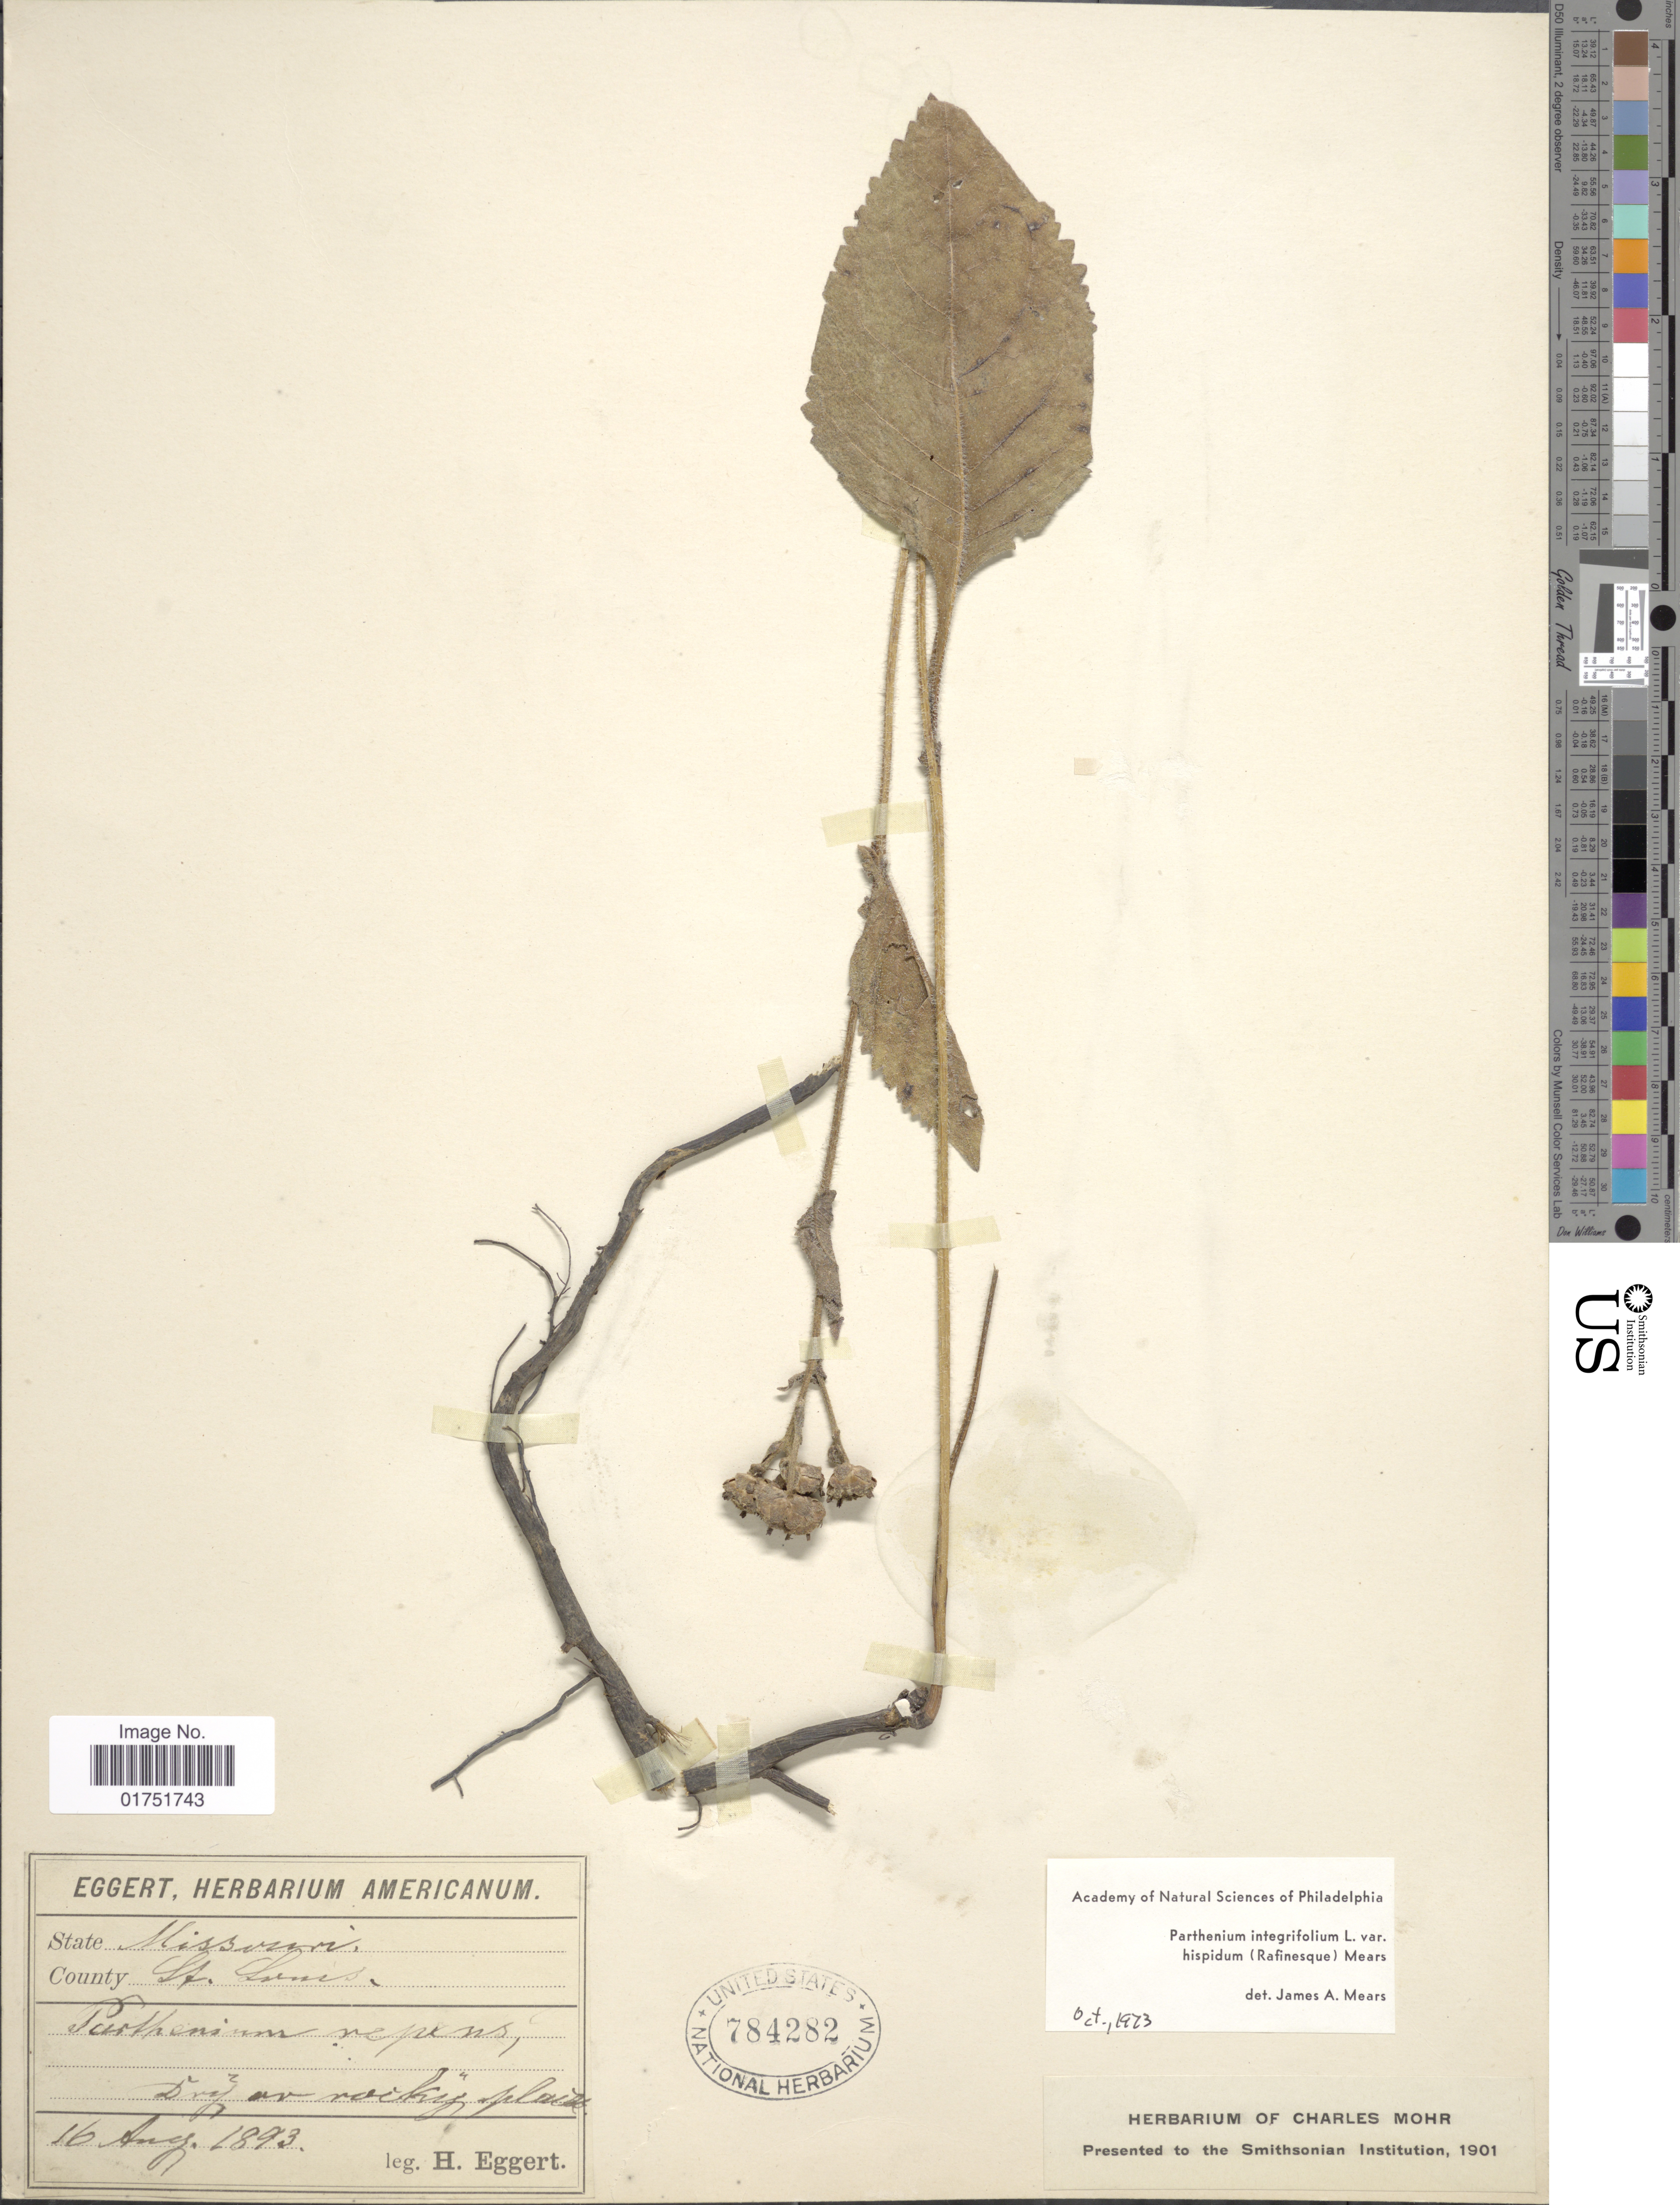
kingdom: Plantae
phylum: Tracheophyta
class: Magnoliopsida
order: Asterales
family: Asteraceae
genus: Parthenium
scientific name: Parthenium hispidum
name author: Raf.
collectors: H. Eggert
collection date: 1893-08-16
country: United States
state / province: Missouri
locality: County St. Louis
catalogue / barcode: US 784282